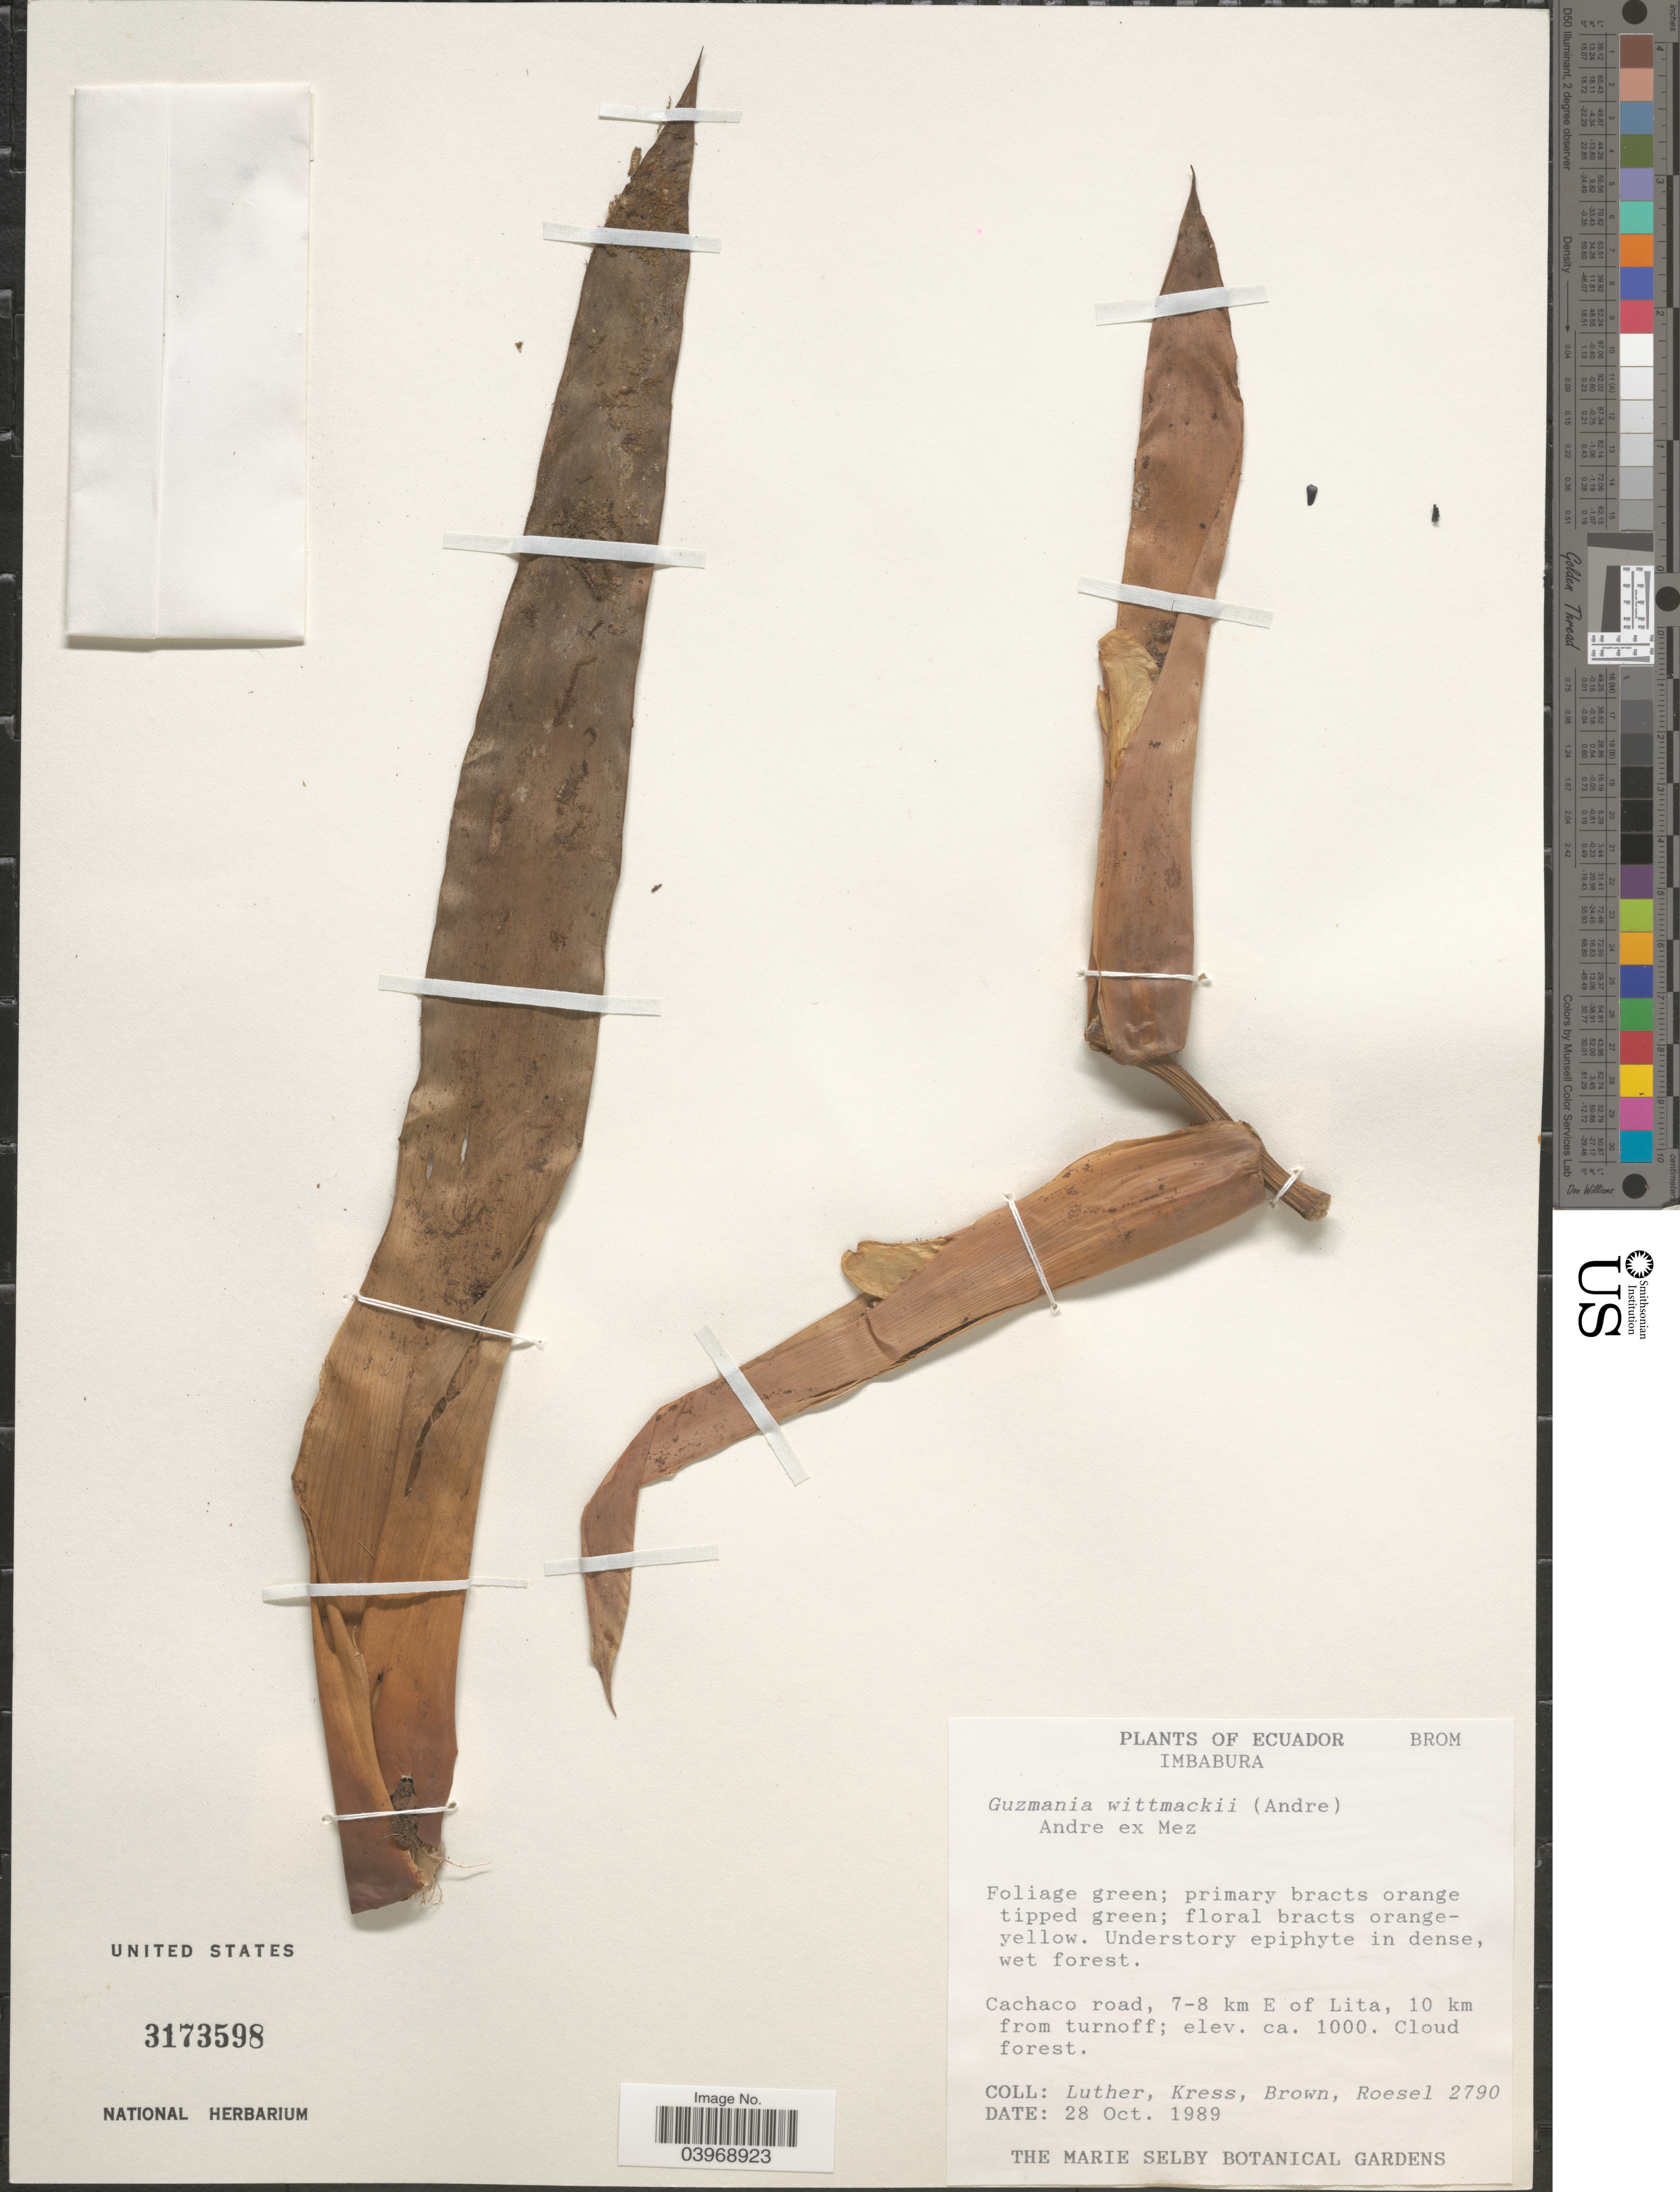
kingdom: Plantae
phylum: Tracheophyta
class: Liliopsida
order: Poales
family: Bromeliaceae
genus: Guzmania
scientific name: Guzmania wittmackii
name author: André ex Mez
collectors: -- Luther, -- Kress, -- Brown & Roesel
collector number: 2790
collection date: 1989-10-28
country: Ecuador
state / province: Imbabura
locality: Cachaco road, 7-8 km E of Lita, 10 km from turnoff.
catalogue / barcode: US 3173598